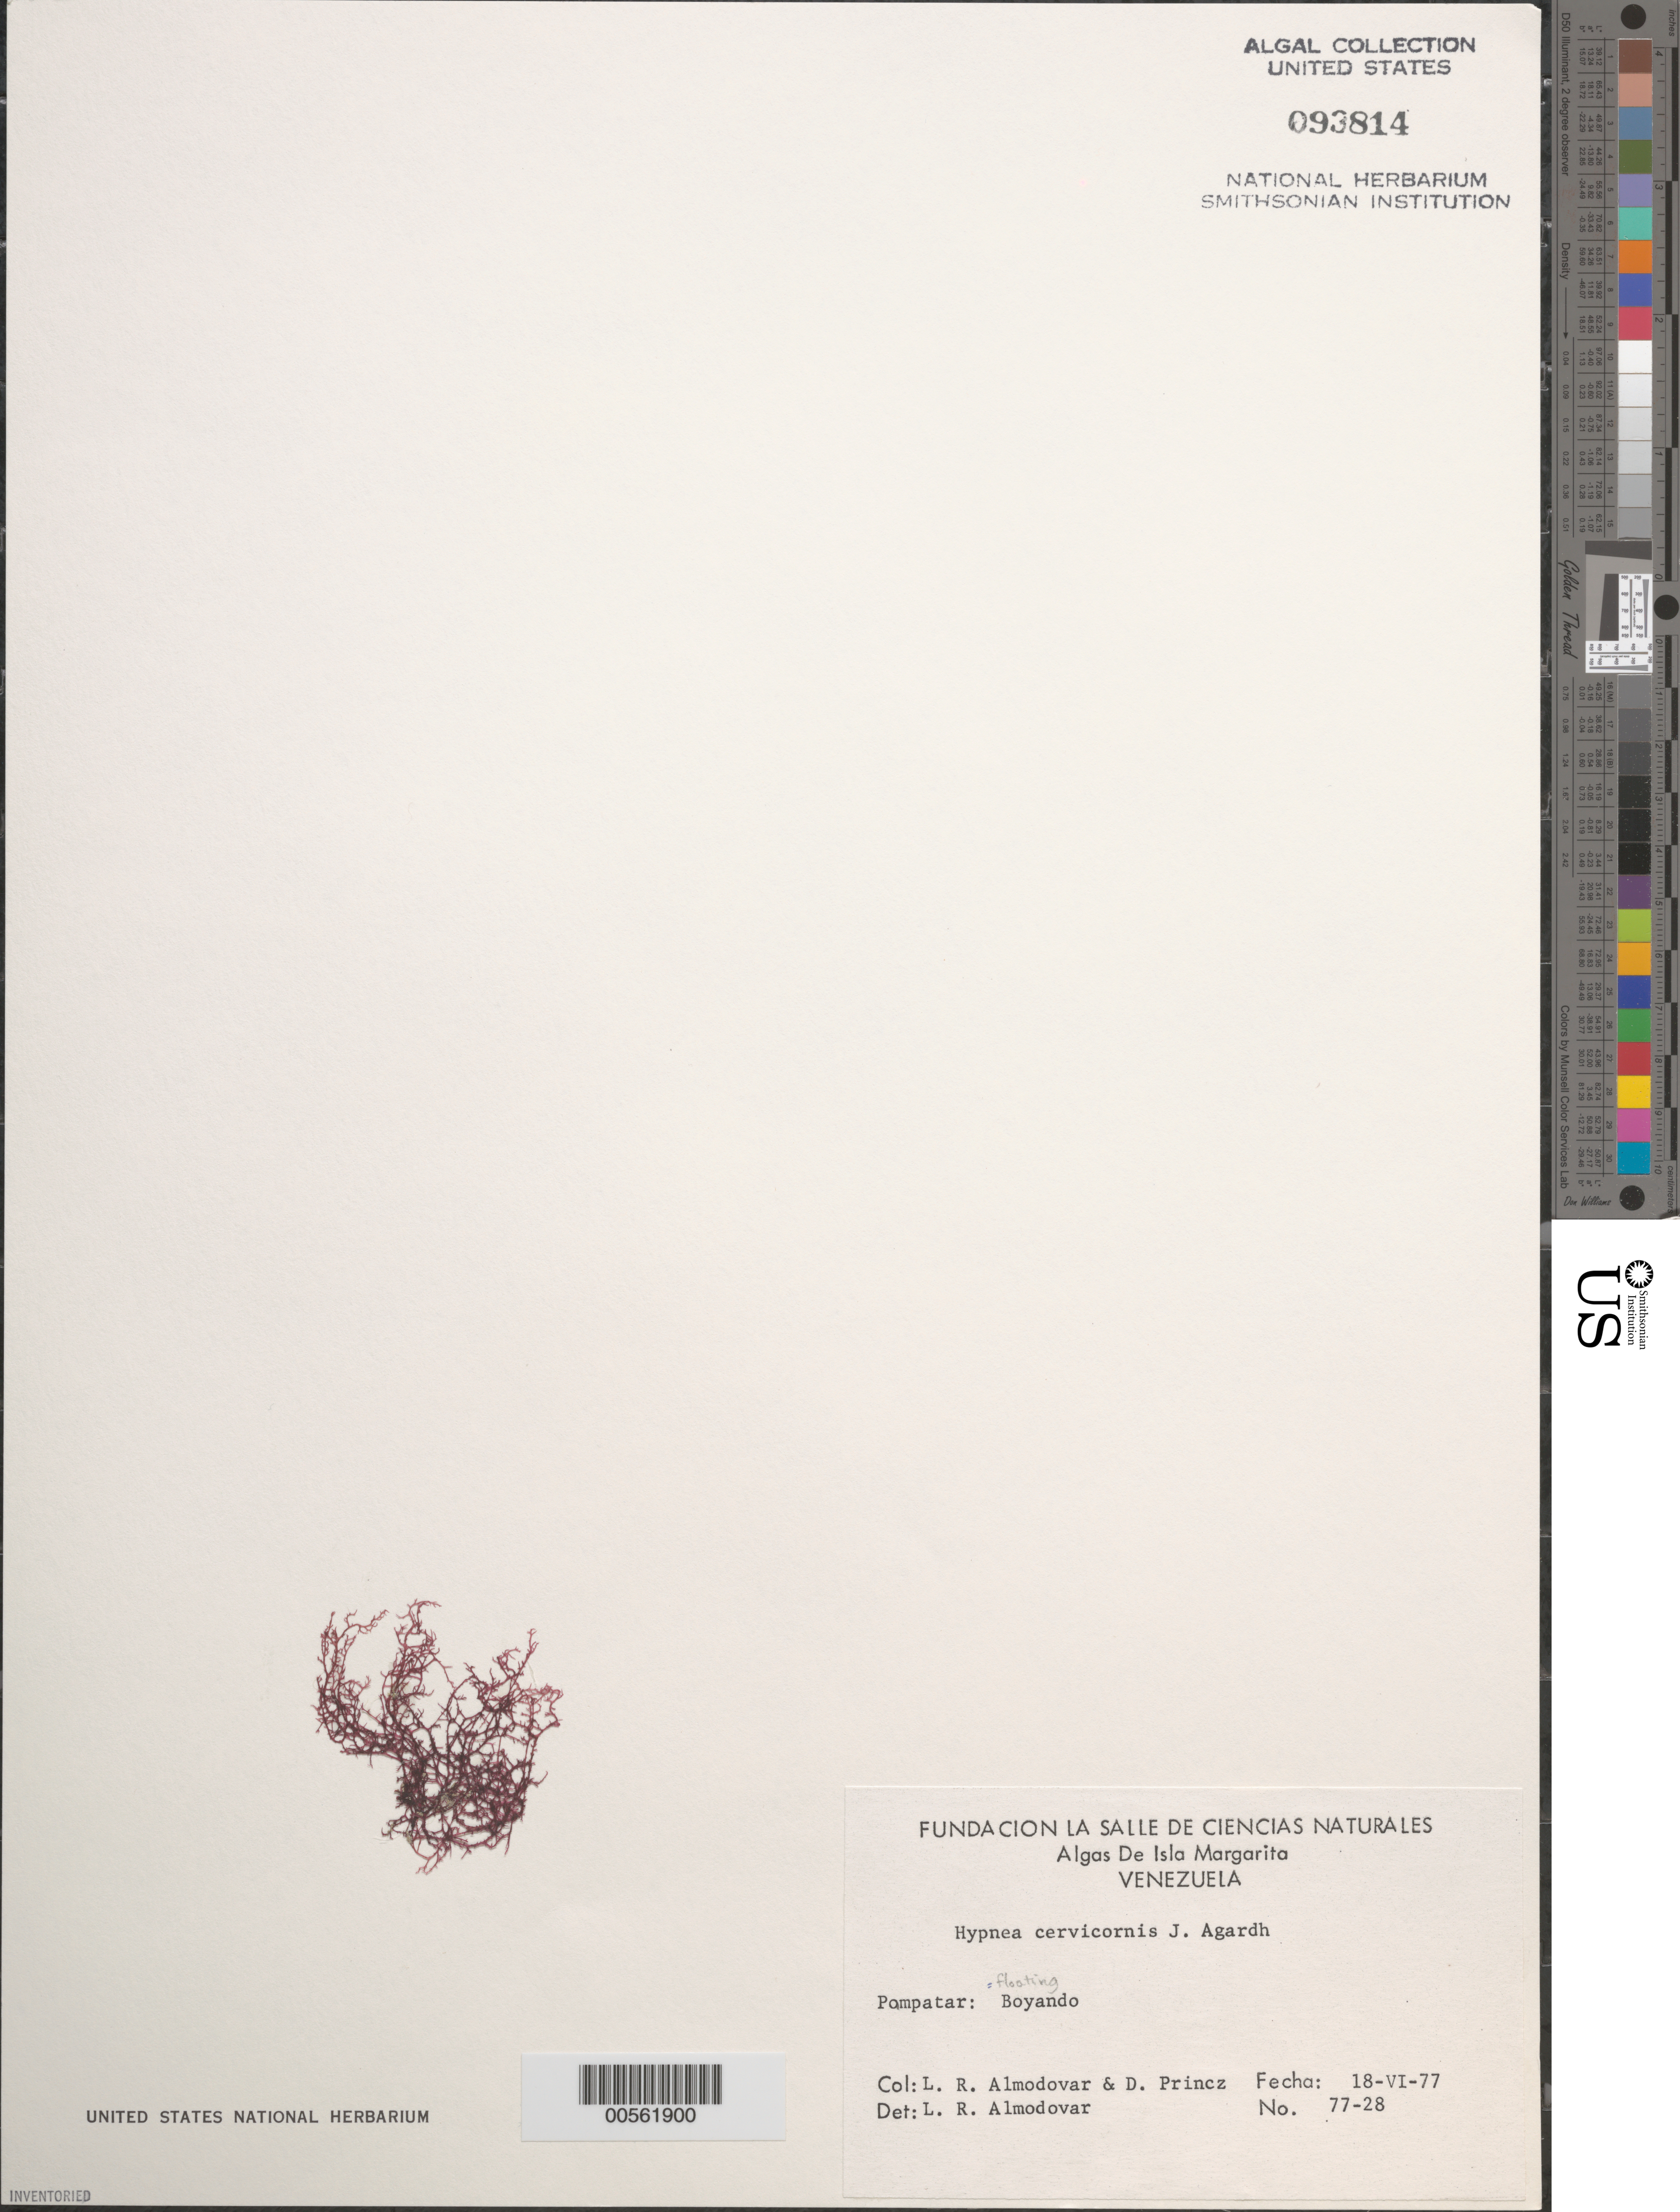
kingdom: Plantae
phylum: Rhodophyta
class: Florideophyceae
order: Gigartinales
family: Cystocloniaceae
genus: Hypnea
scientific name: Hypnea cervicornis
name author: J. Agardh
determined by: Almodovar, L. R.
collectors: L. Almodovar & D. Princz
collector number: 77-28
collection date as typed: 18 Jun 1977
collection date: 1977-06-18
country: Venezuela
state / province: Nueva Esparta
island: Margarita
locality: Pampatar (Pompatar)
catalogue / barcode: US 93814